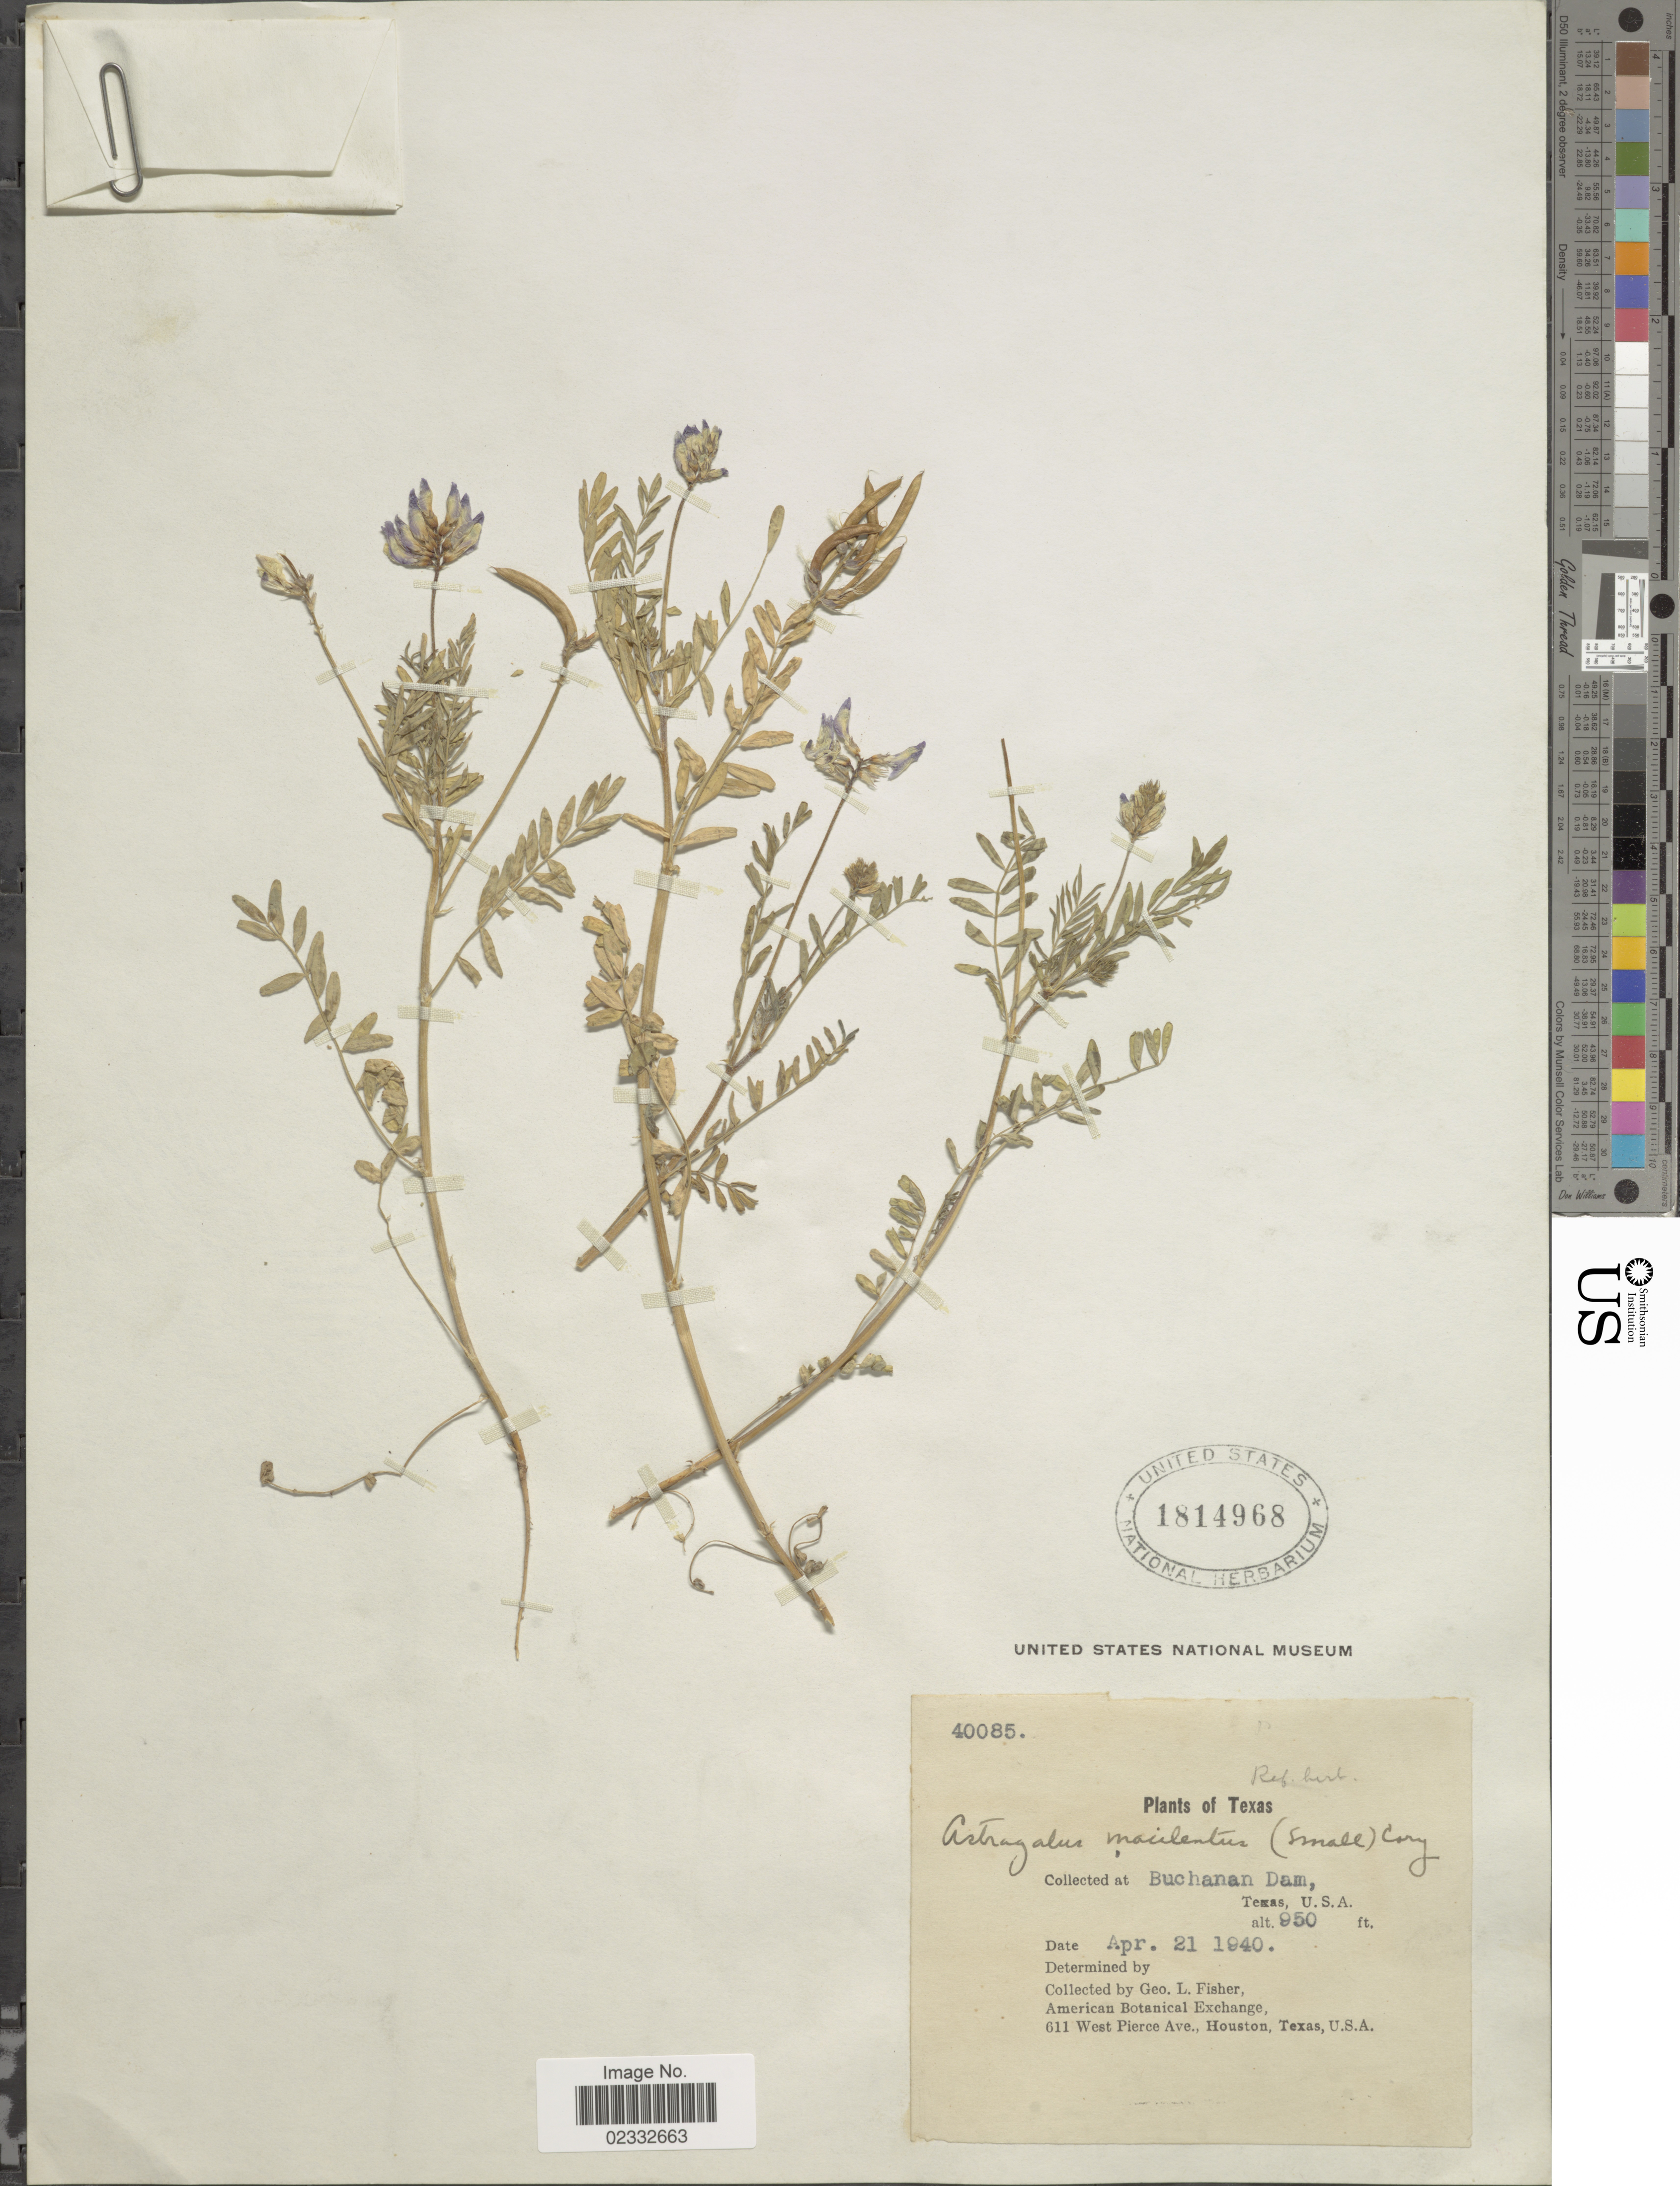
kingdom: Plantae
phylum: Tracheophyta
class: Magnoliopsida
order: Fabales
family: Fabaceae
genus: Astragalus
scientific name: Astragalus macilentus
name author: (Small) Cory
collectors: G. L. Fisher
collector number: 40085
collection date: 1940-04-21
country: United States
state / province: Texas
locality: Buchanan Dam.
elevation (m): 290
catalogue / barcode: US 1814968